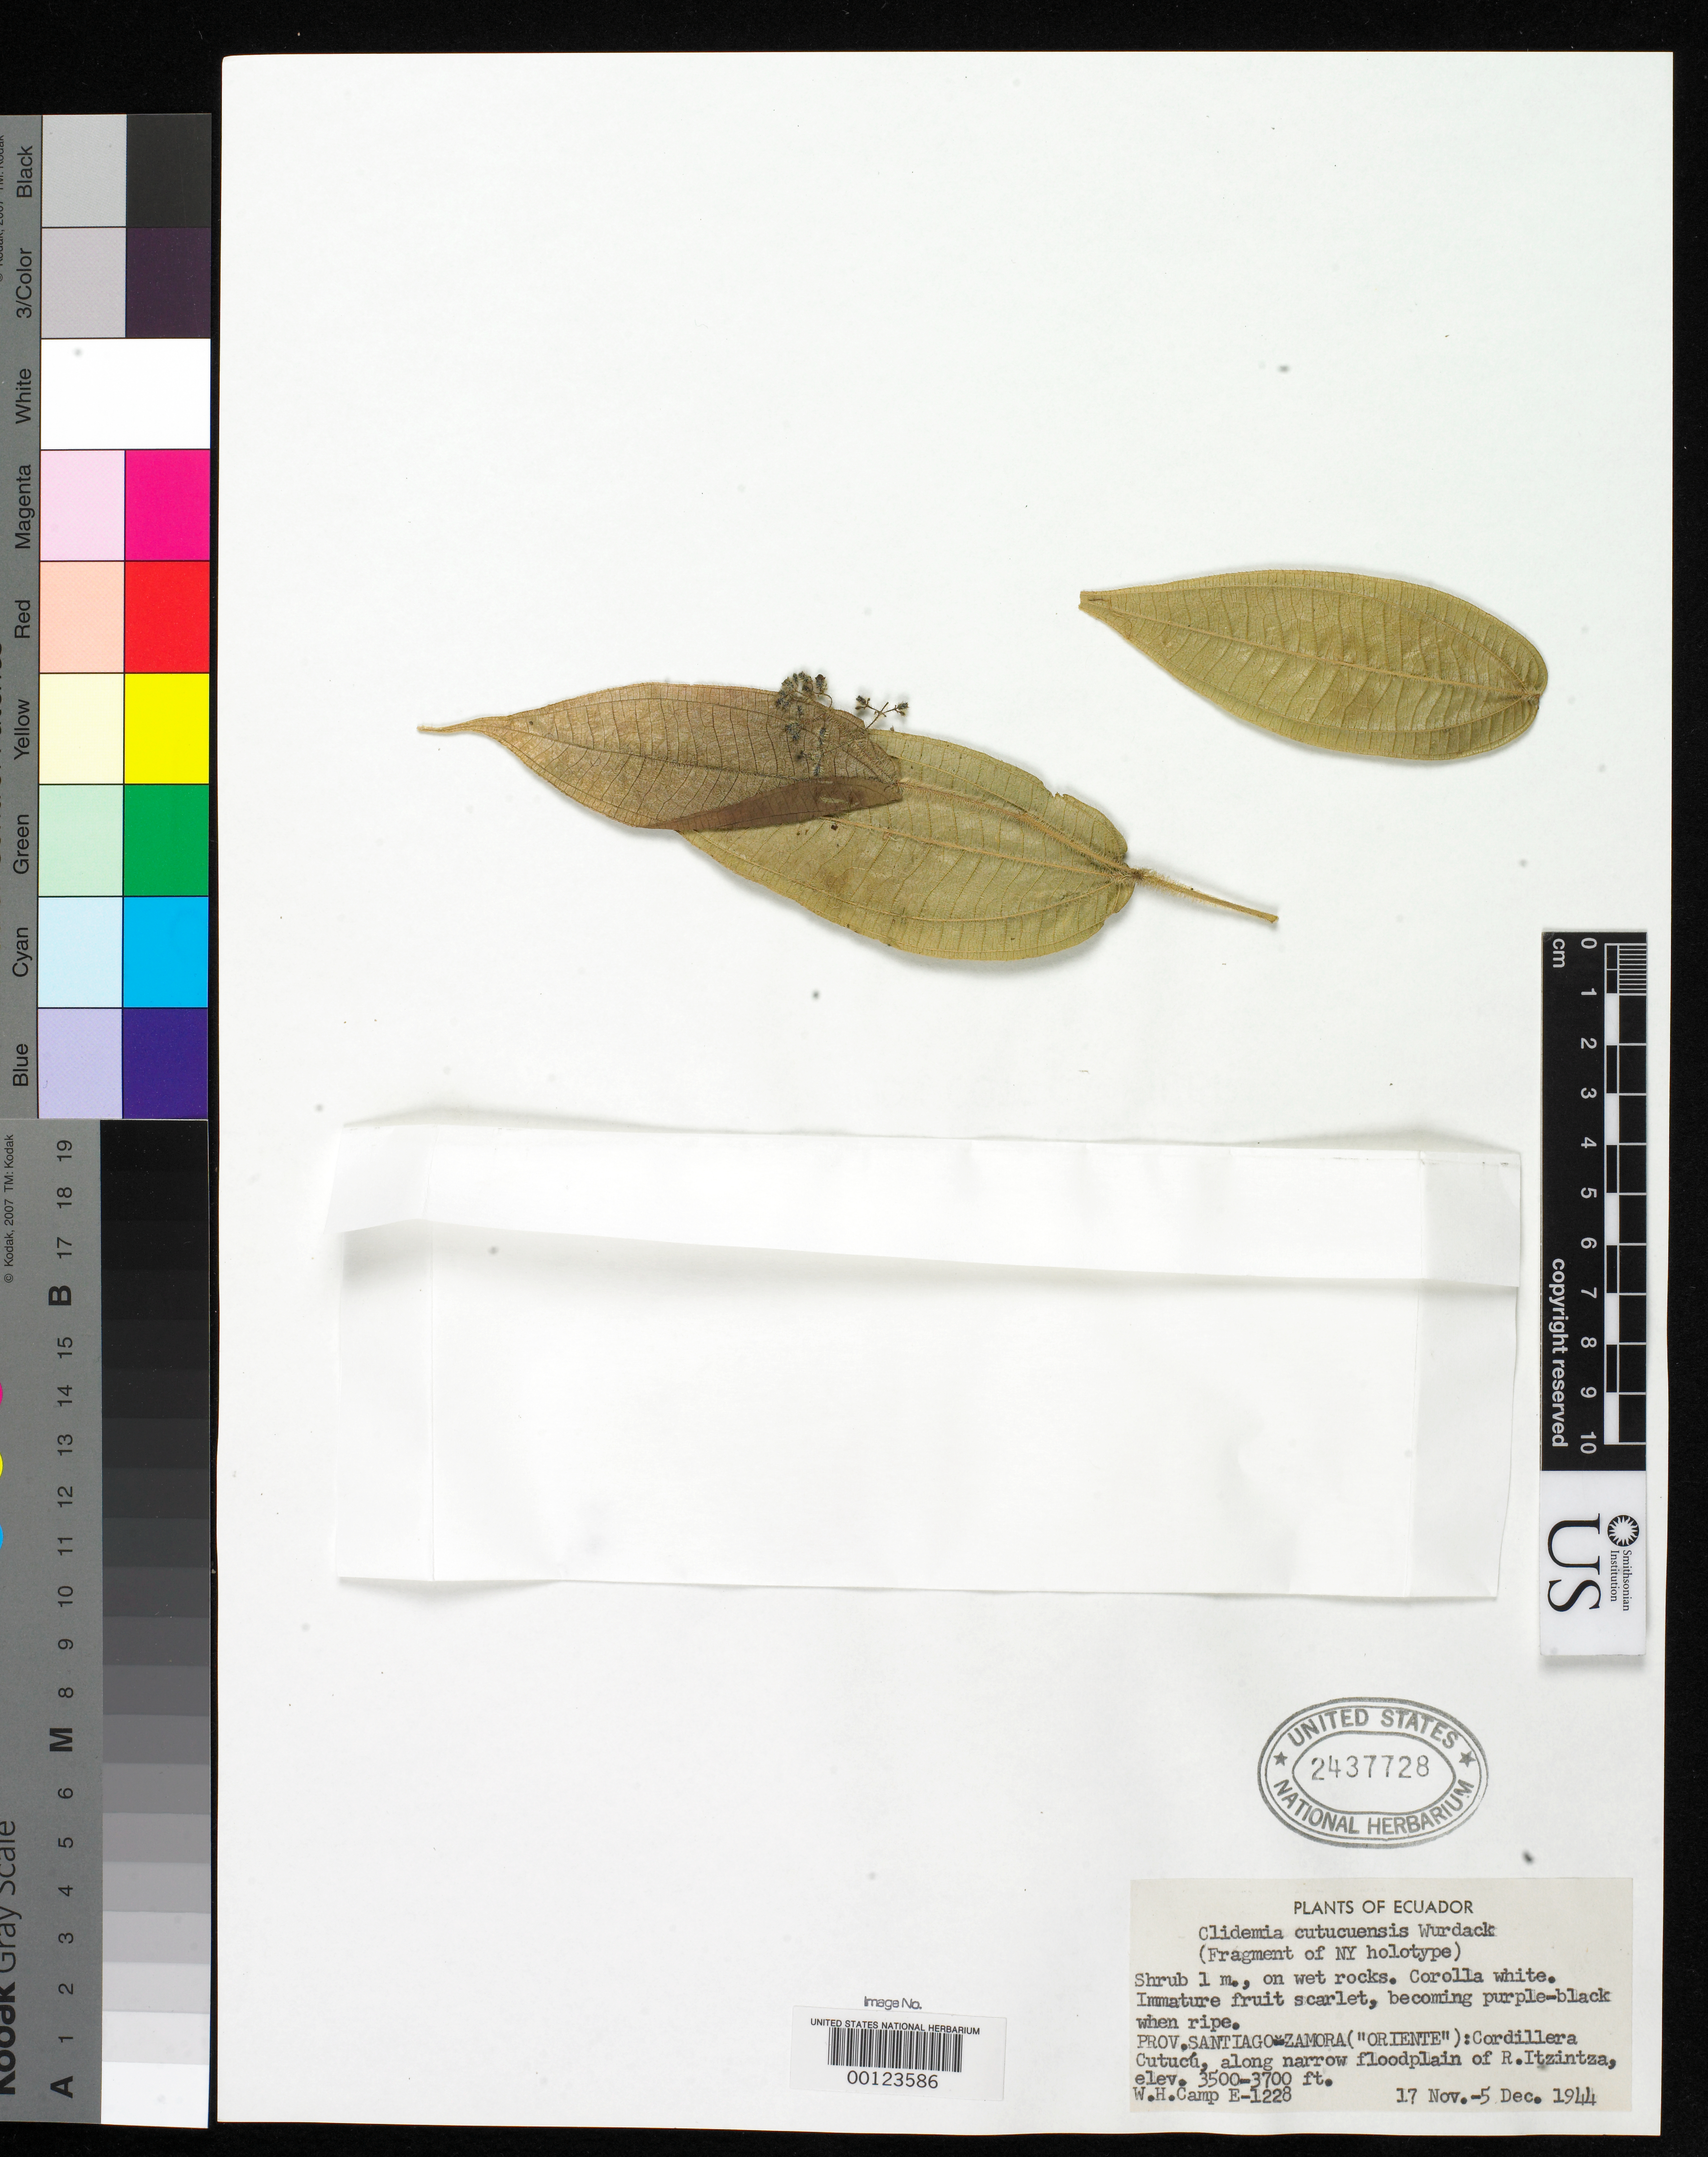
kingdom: Plantae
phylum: Tracheophyta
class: Magnoliopsida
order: Myrtales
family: Melastomataceae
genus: Clidemia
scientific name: Clidemia cutucuensis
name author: Wurdack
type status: Type Fragment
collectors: W. H. Camp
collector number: E 1228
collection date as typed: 17 Nov 1944 to 05 Dec 1944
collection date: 1944-11-17/1944-12-05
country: Ecuador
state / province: Morona-Santiago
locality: Or Zamora-Chinchipe Province. Cordillera Cutucu.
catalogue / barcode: US 2437728